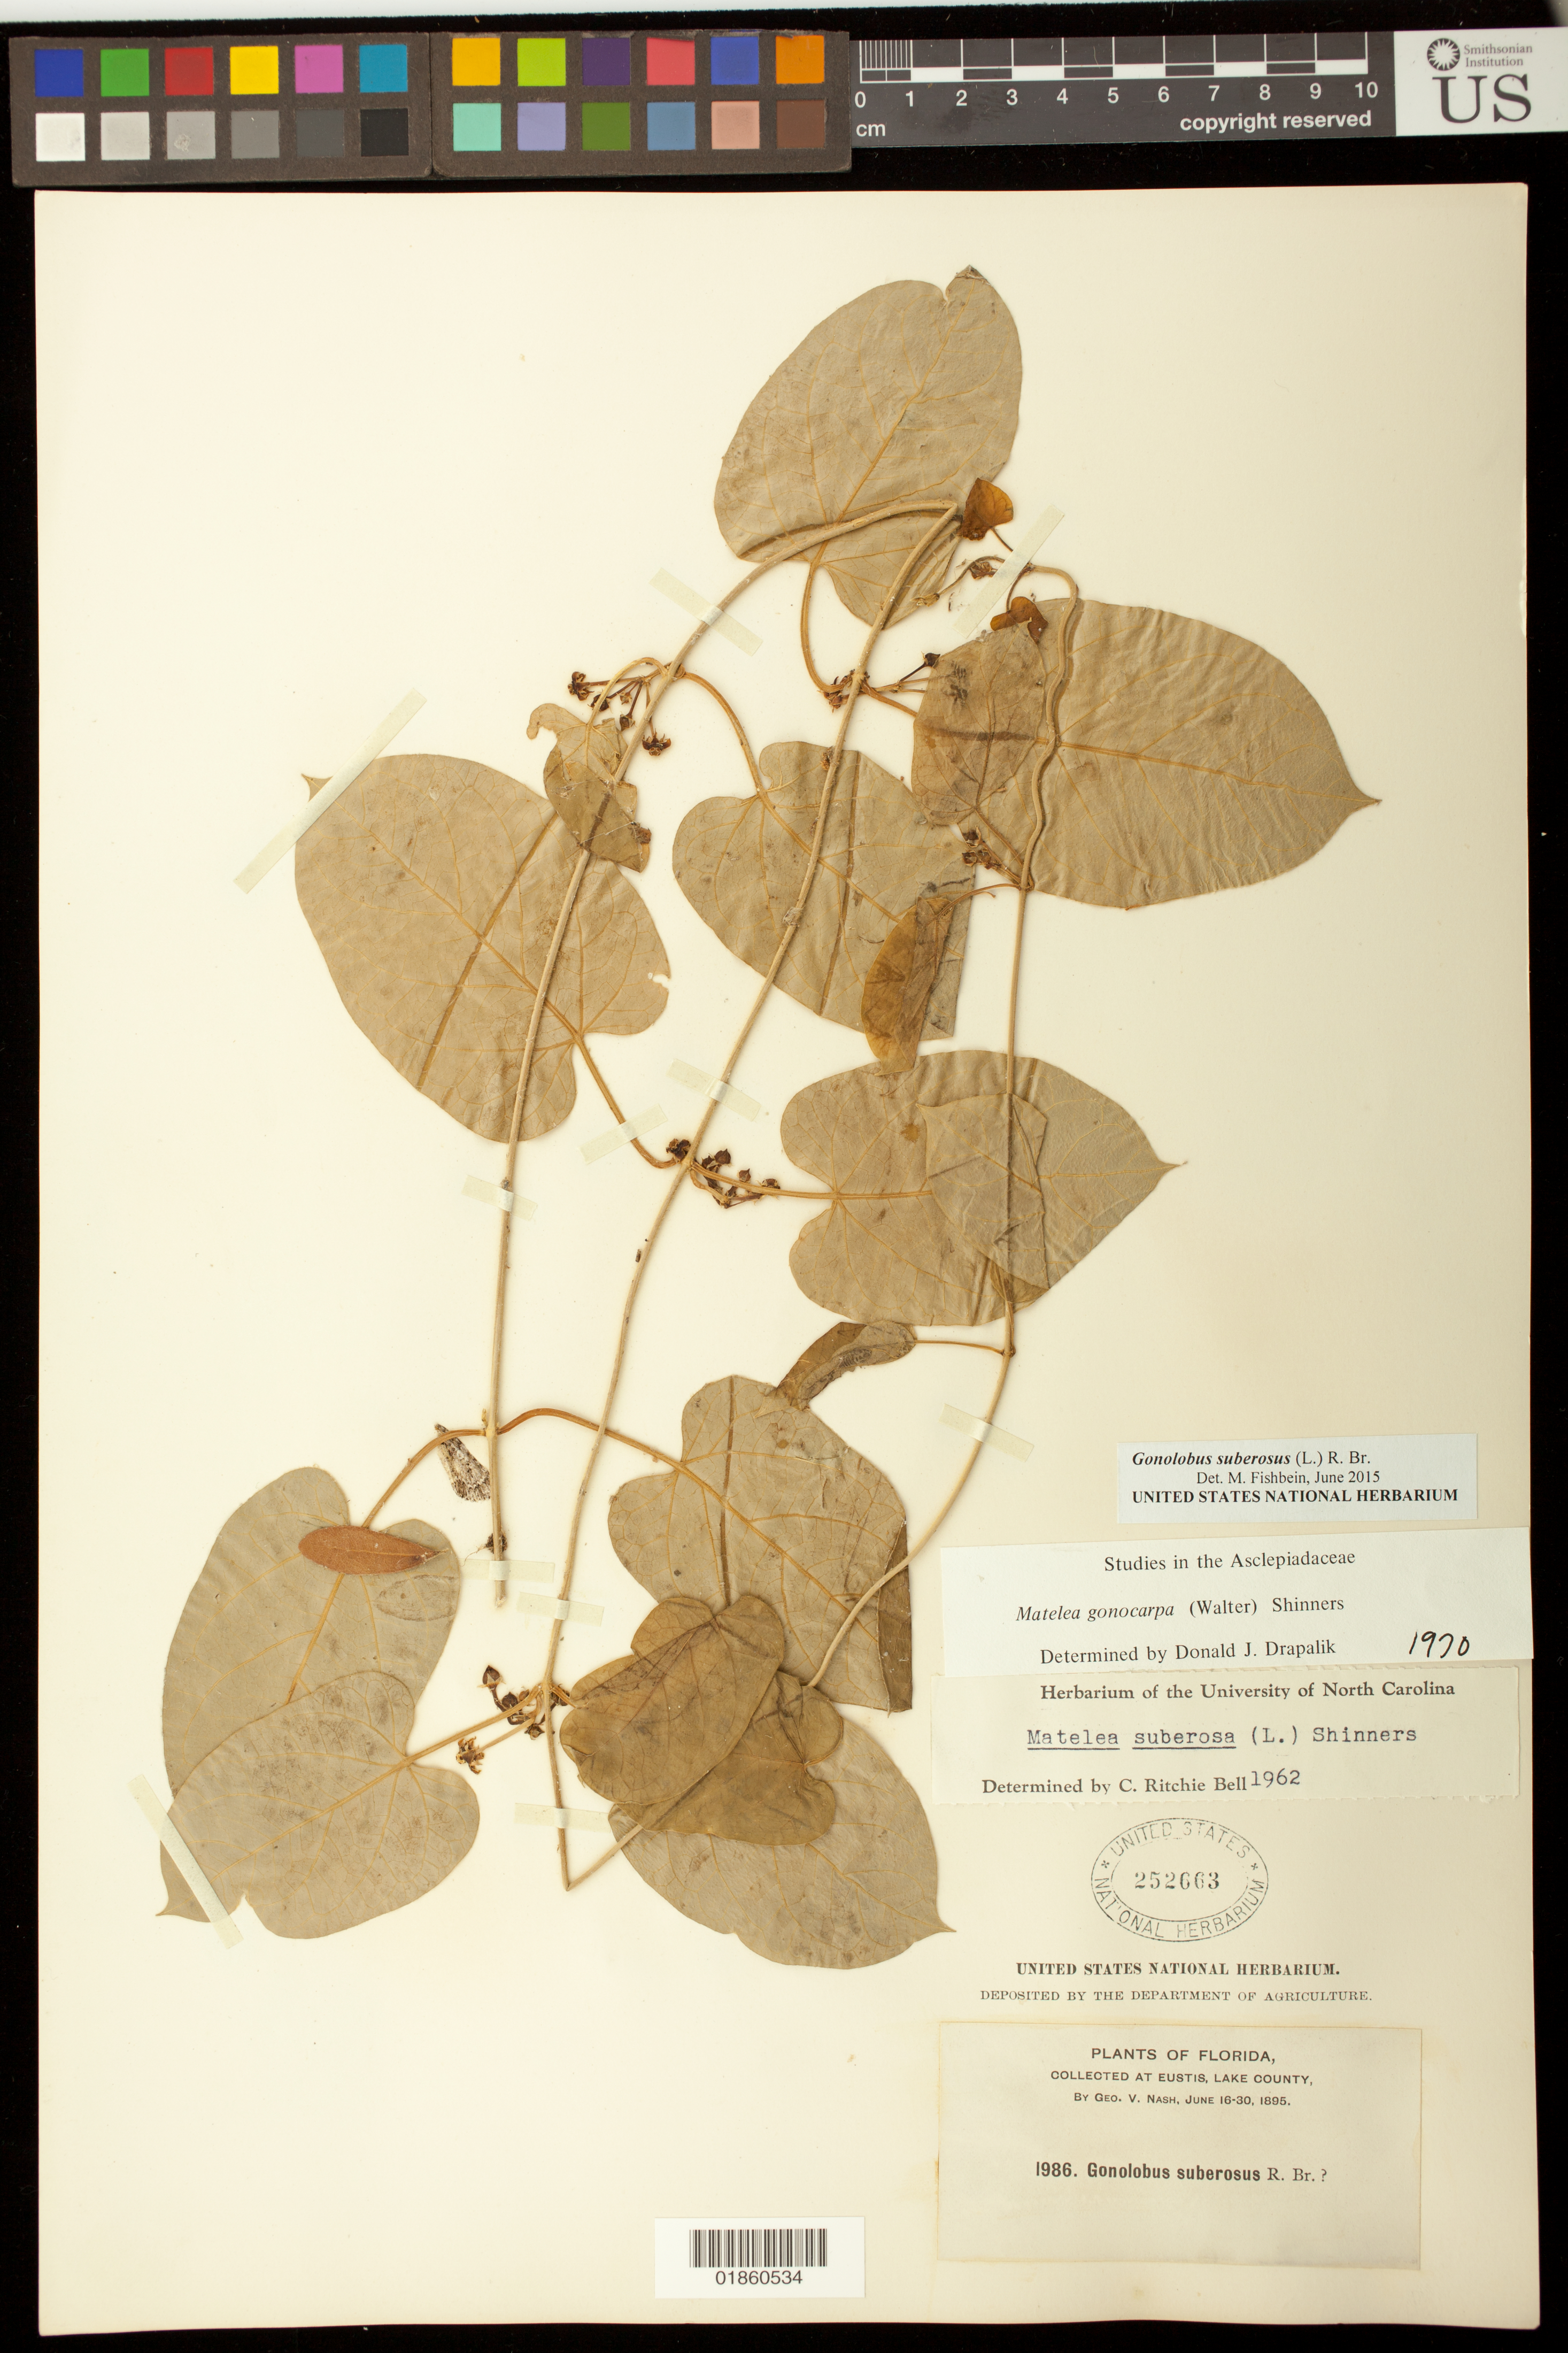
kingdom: Plantae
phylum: Tracheophyta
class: Magnoliopsida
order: Gentianales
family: Apocynaceae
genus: Gonolobus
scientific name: Gonolobus suberosus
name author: (L.) R. Br.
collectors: G. V. Nash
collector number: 1986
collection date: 1895-06-16/1895-06-30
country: United States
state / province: Florida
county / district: Lake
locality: Eustis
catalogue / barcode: US 252663